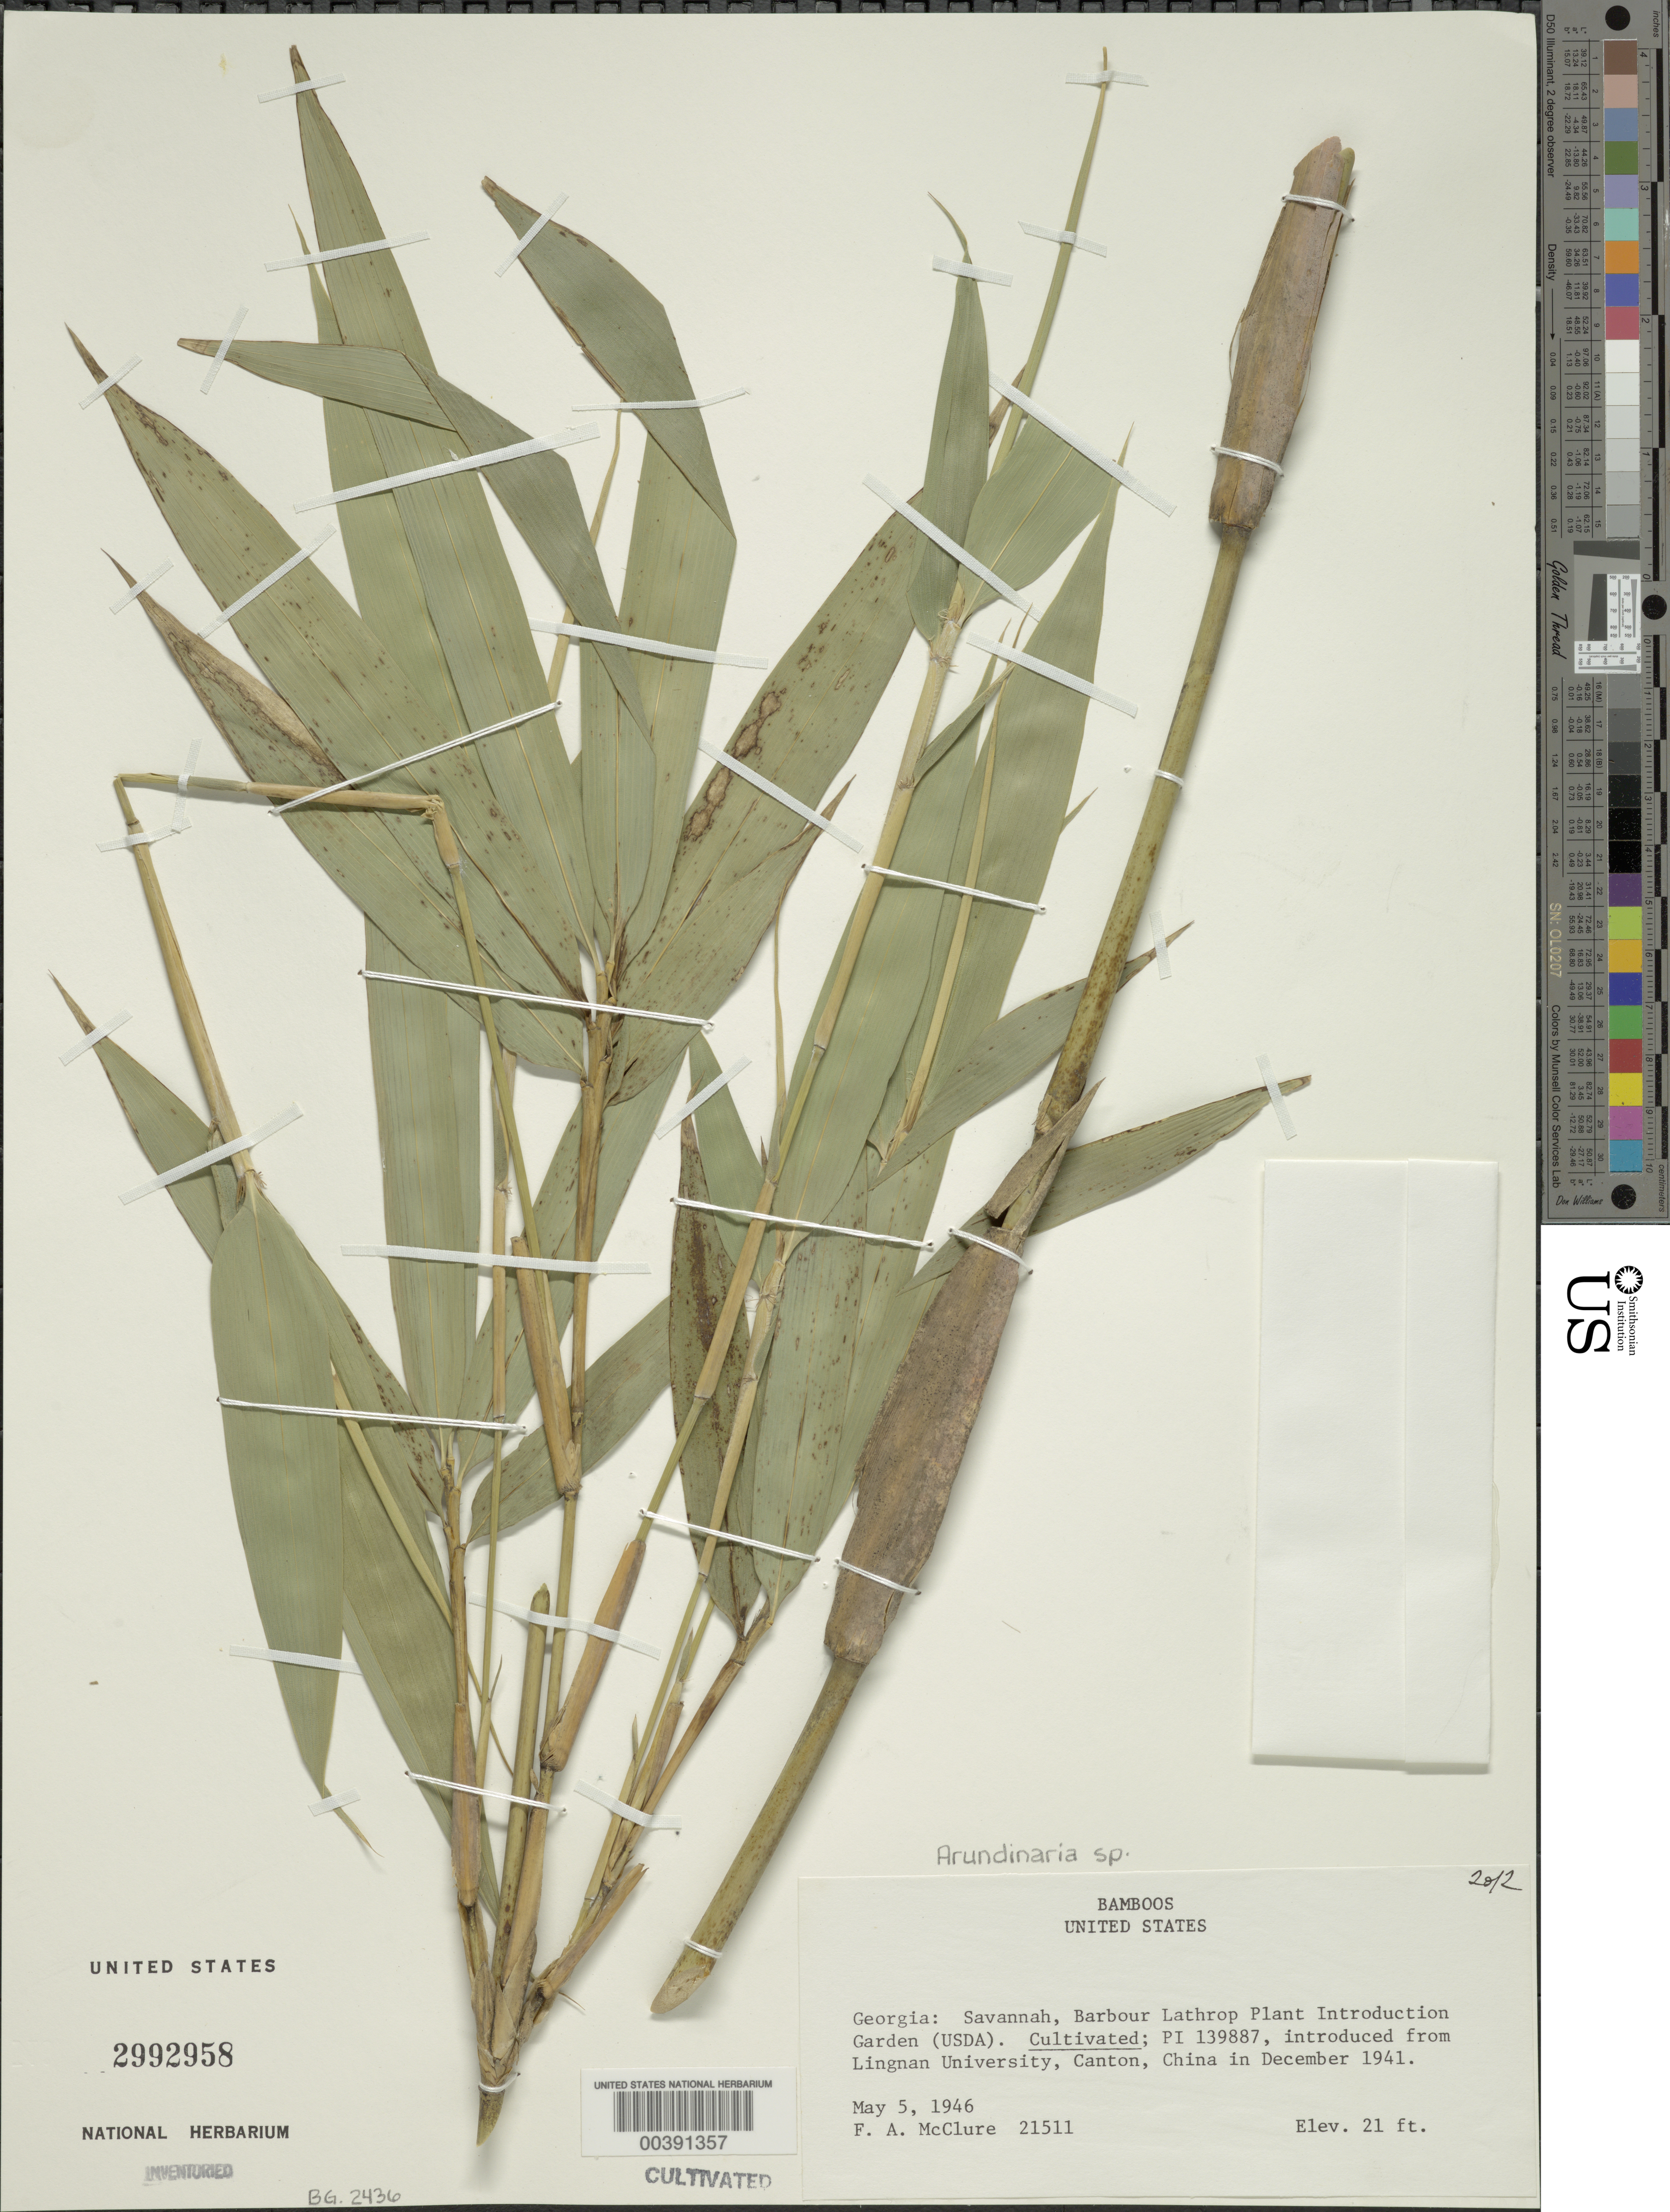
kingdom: Plantae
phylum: Tracheophyta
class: Liliopsida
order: Poales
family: Poaceae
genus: Arundinaria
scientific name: Arundinaria sp.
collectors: F. A. McClure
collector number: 21511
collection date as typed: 05 May 1946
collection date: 1946-05-05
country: United States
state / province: Georgia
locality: Savannah, Barbour Lathrop Plant Introduction Garden (USDA)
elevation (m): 6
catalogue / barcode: US 2992958